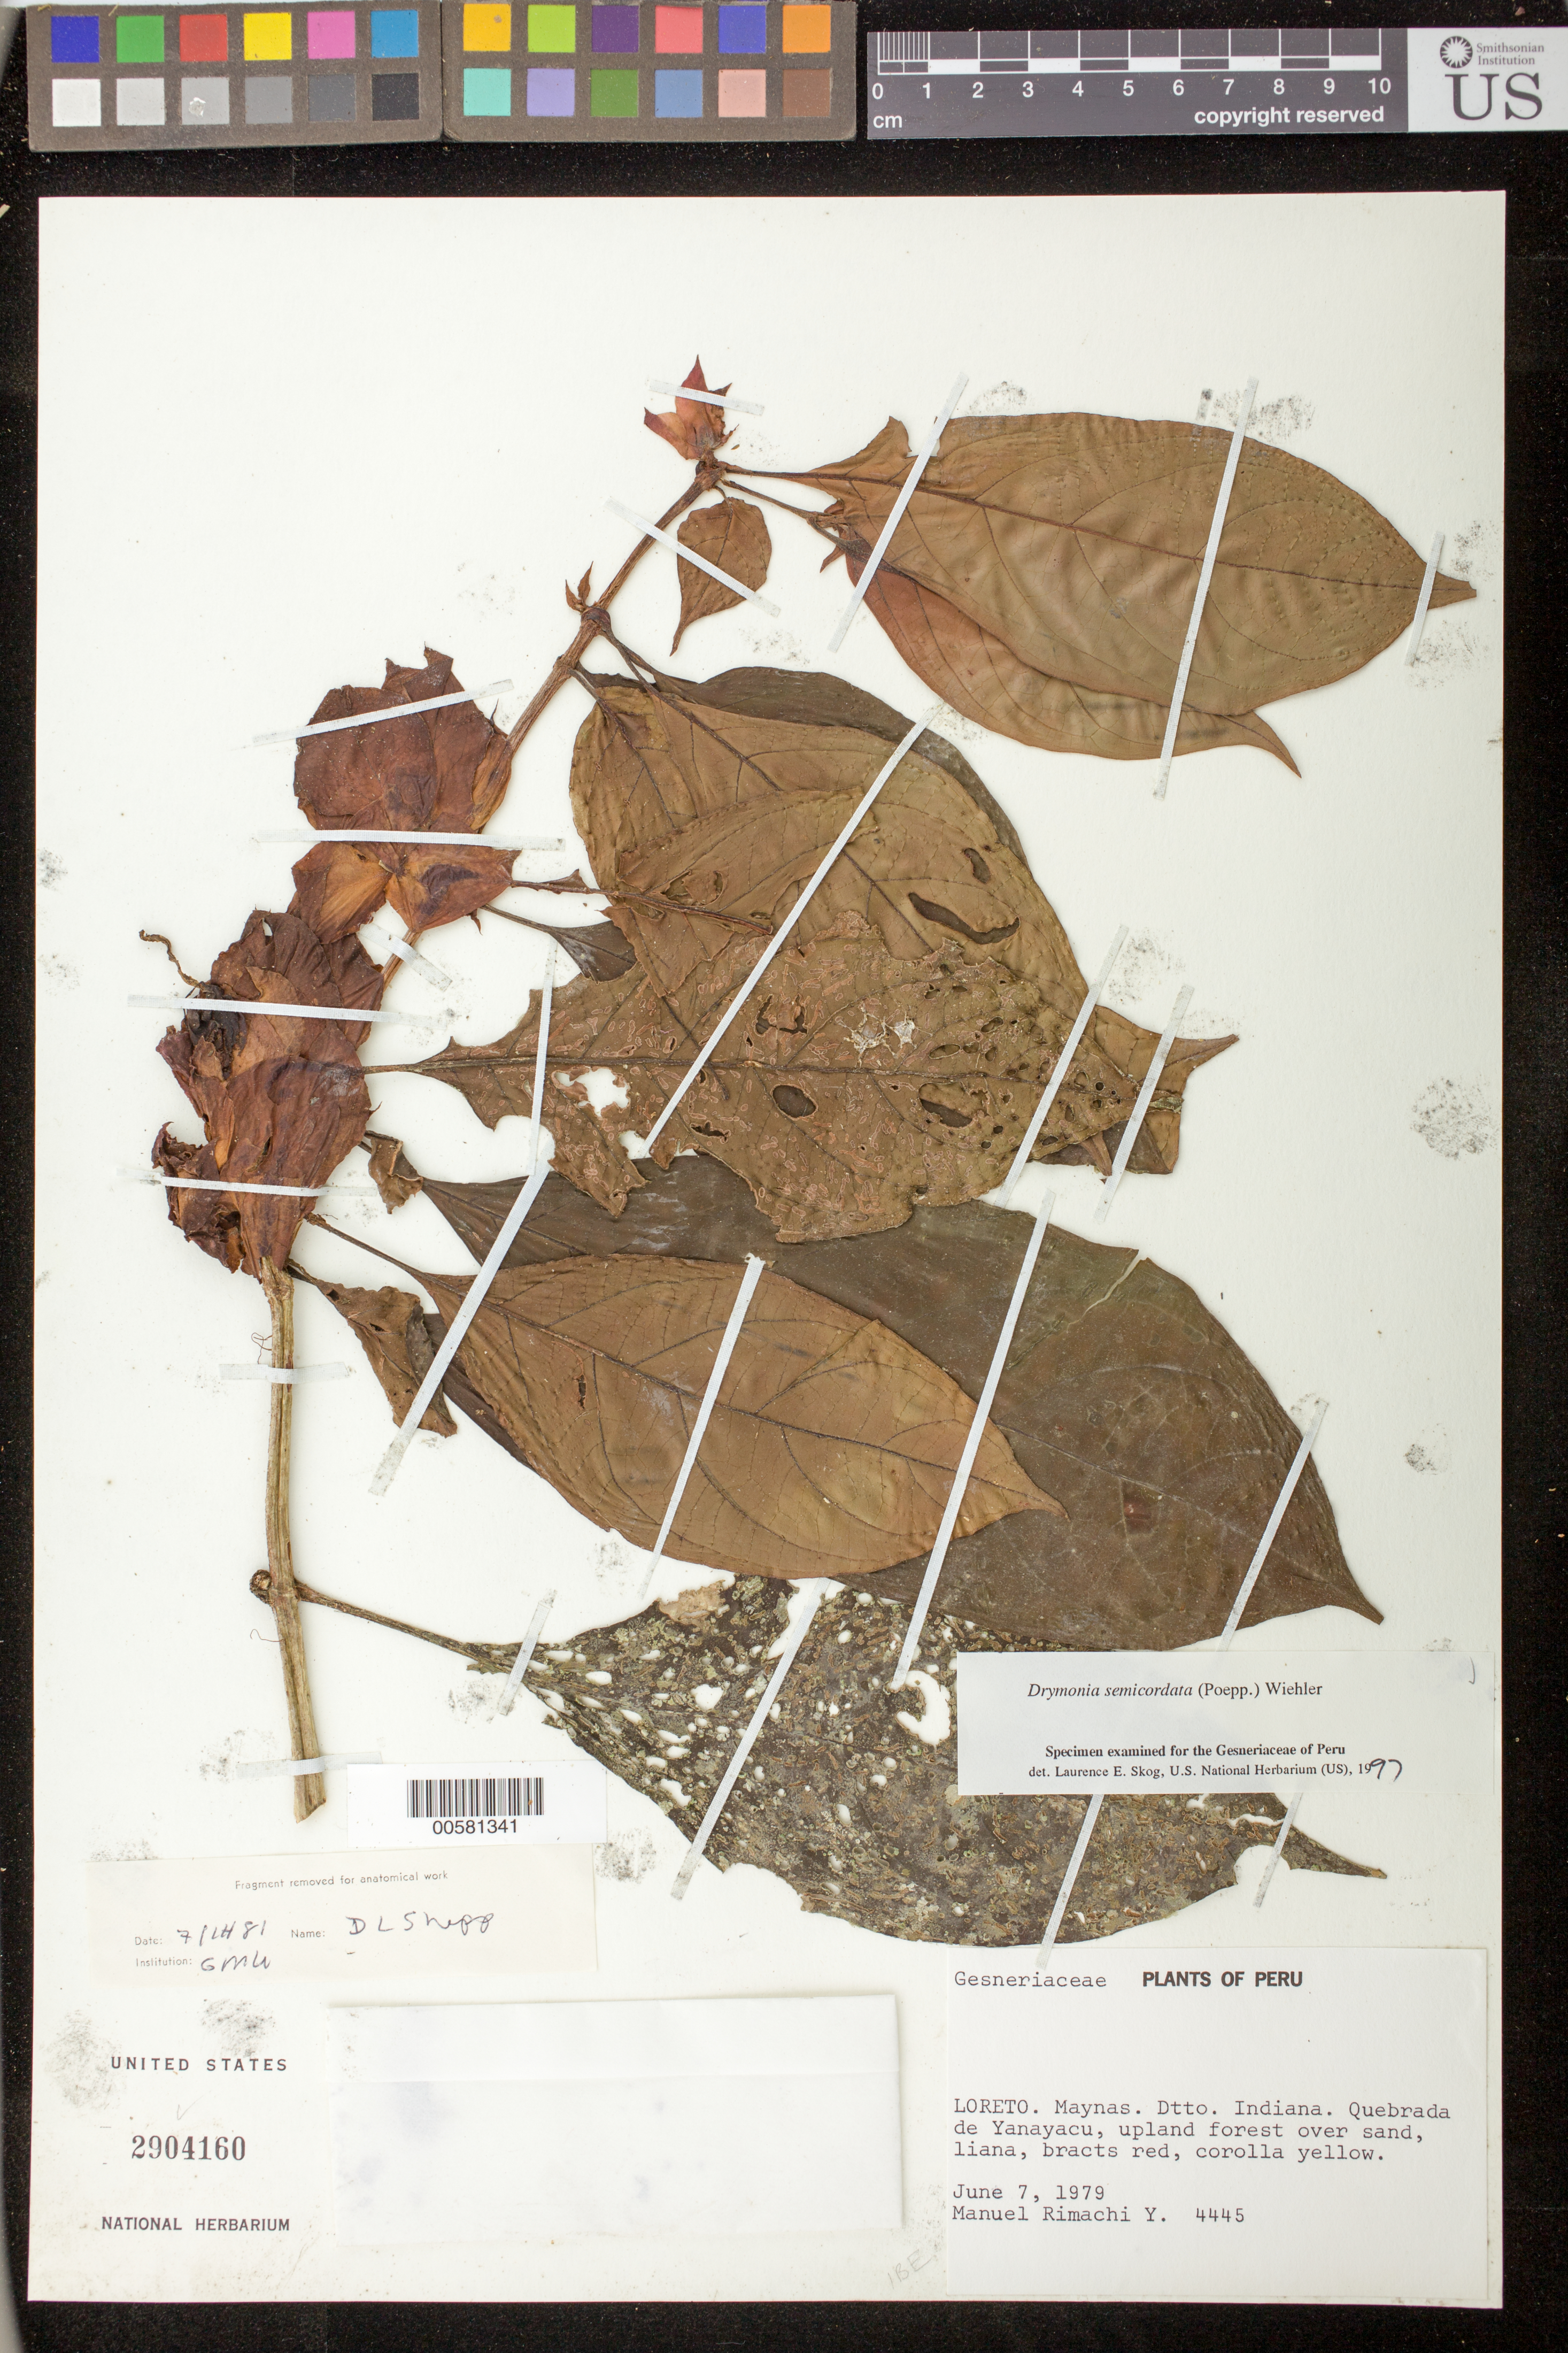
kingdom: Plantae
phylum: Tracheophyta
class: Magnoliopsida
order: Lamiales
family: Gesneriaceae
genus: Drymonia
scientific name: Drymonia semicordata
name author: (Poepp.) Wiehler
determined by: Skog, Laurence E.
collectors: M. Rimachi Y.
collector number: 4445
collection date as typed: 07 Jun 1979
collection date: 1979-06-07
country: Peru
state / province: Loreto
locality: Maynas, Dtto. Indiana; Quebrada de Yanayacu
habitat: upland forest over sand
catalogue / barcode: US 2904160